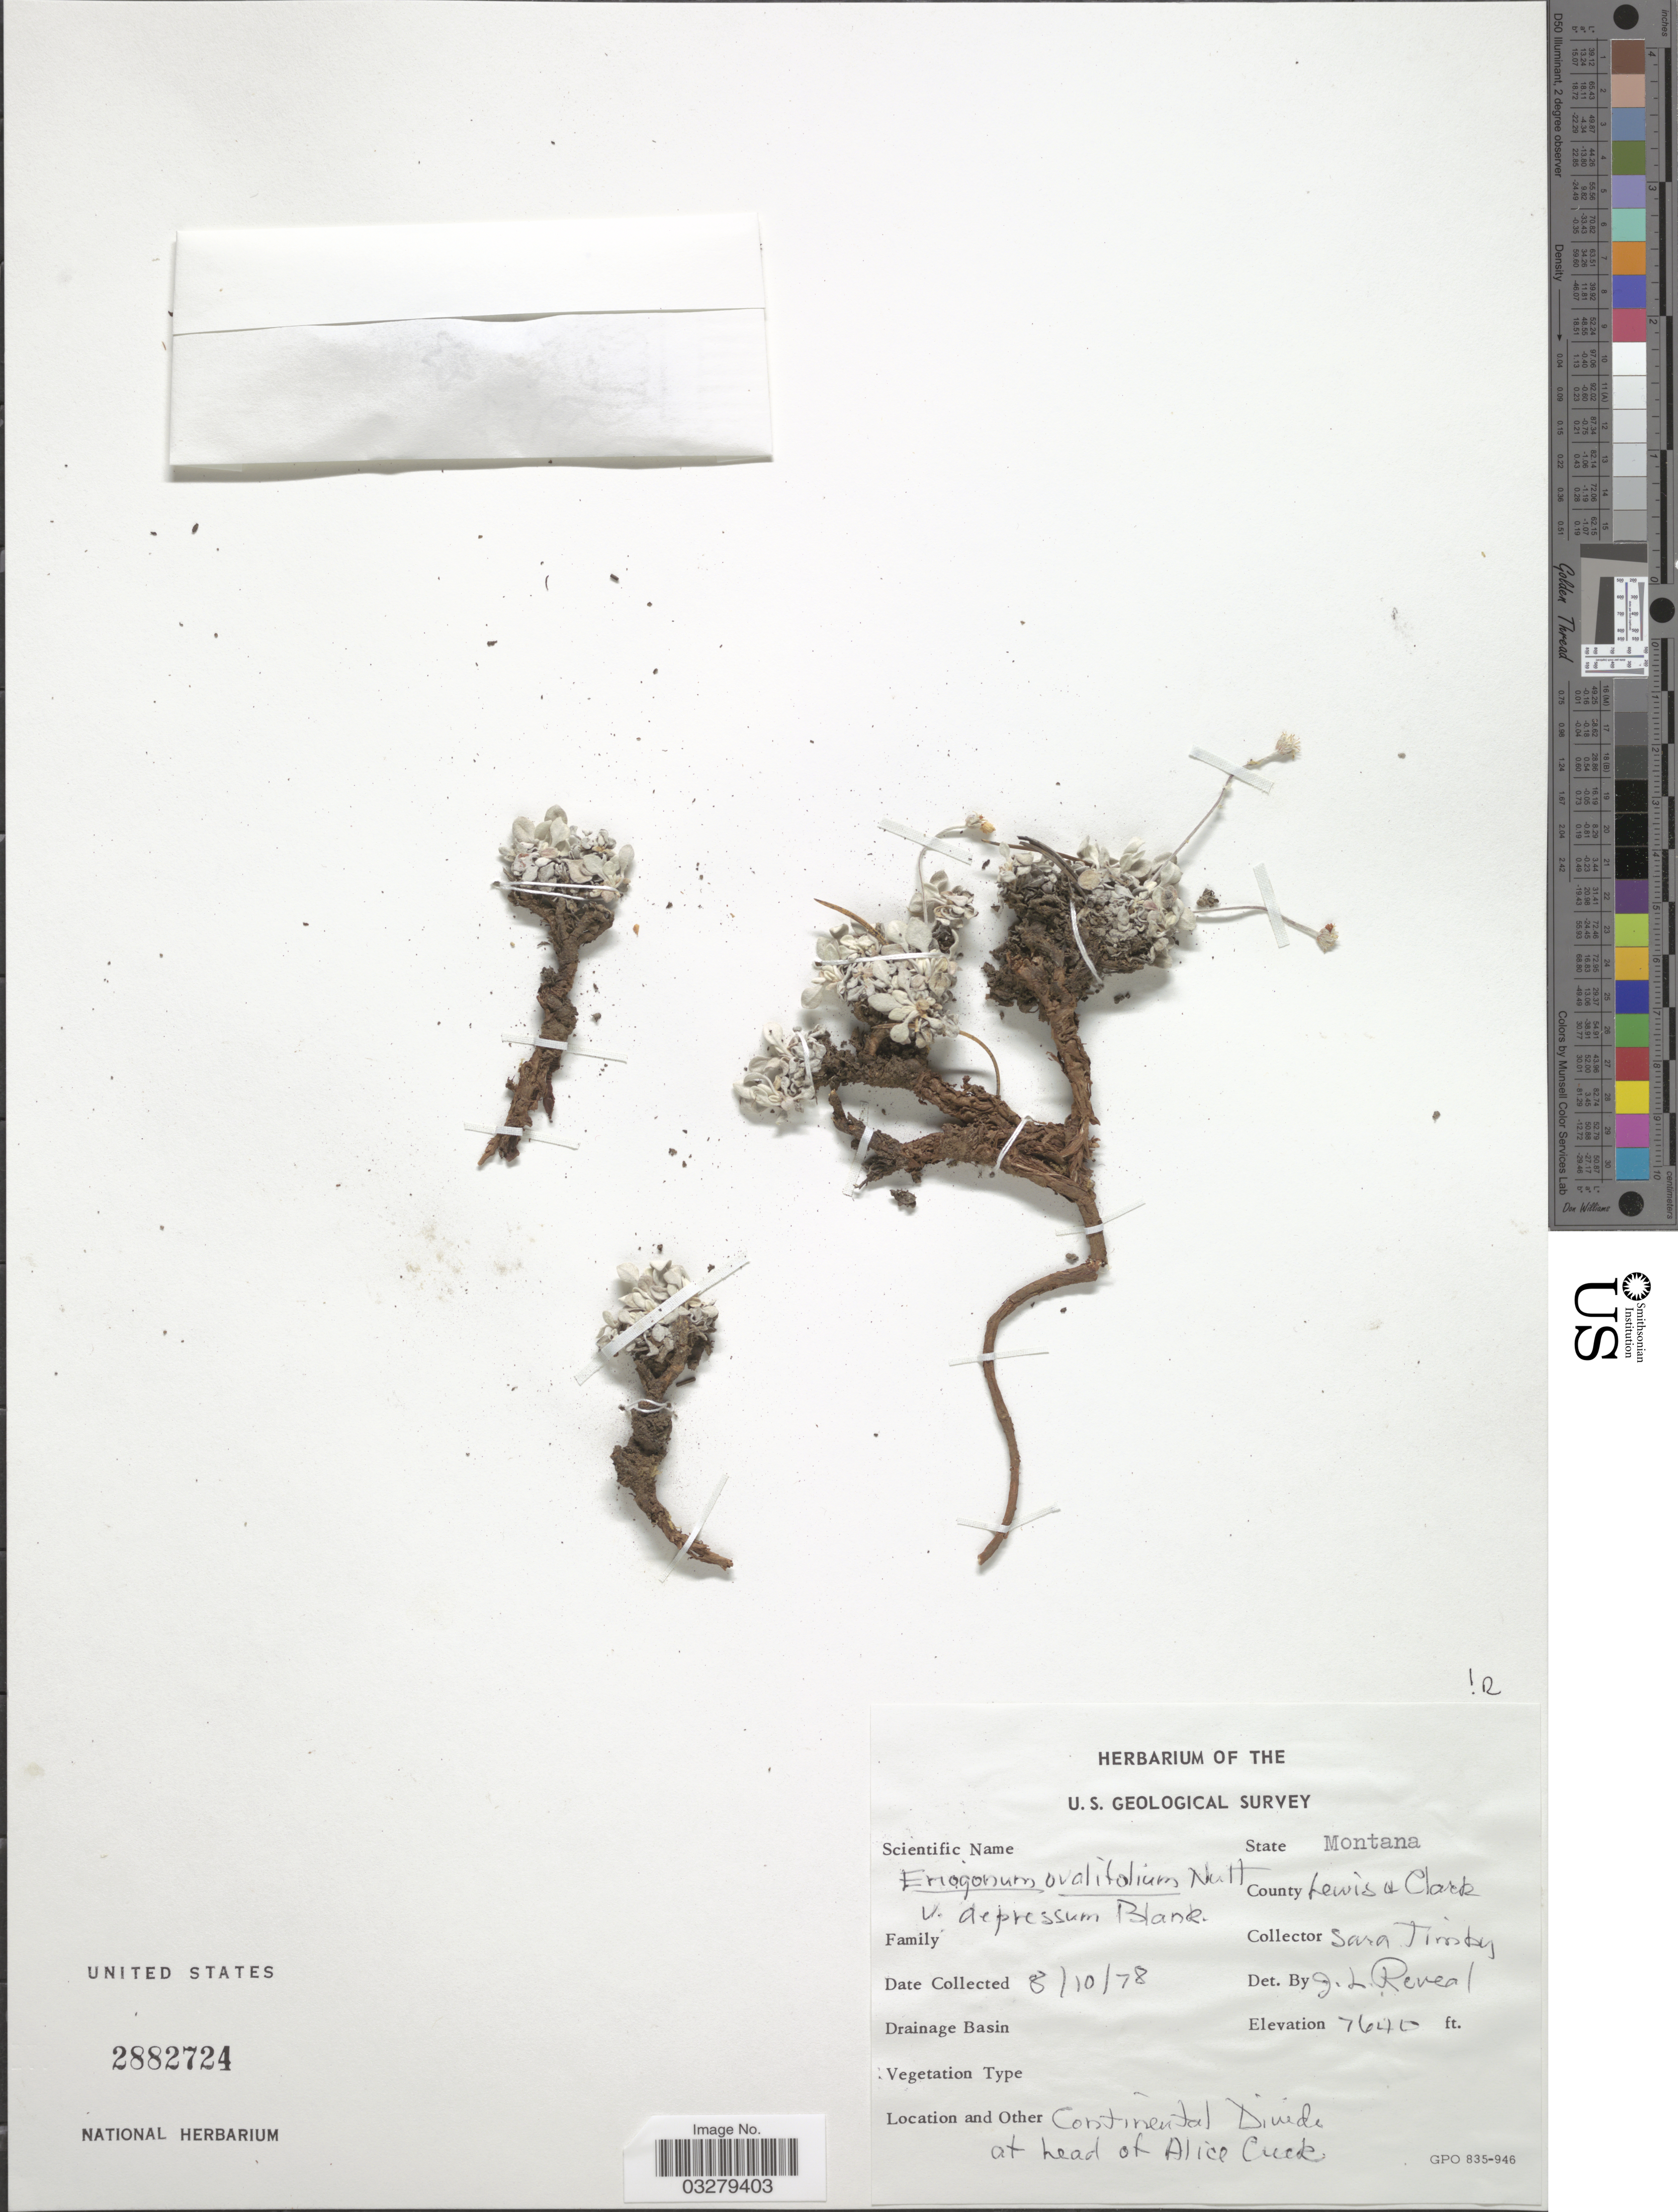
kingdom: Plantae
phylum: Tracheophyta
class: Magnoliopsida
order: Caryophyllales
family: Polygonaceae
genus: Eriogonum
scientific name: Eriogonum ovalifolium var. depressum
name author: Blank.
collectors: S. Timby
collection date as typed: Transcribed d/m/y: 10/8/78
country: United States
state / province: Montana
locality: County Lewis and Clark, Continental Divide at head of Alice Creek.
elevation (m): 2329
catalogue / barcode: US 2882724